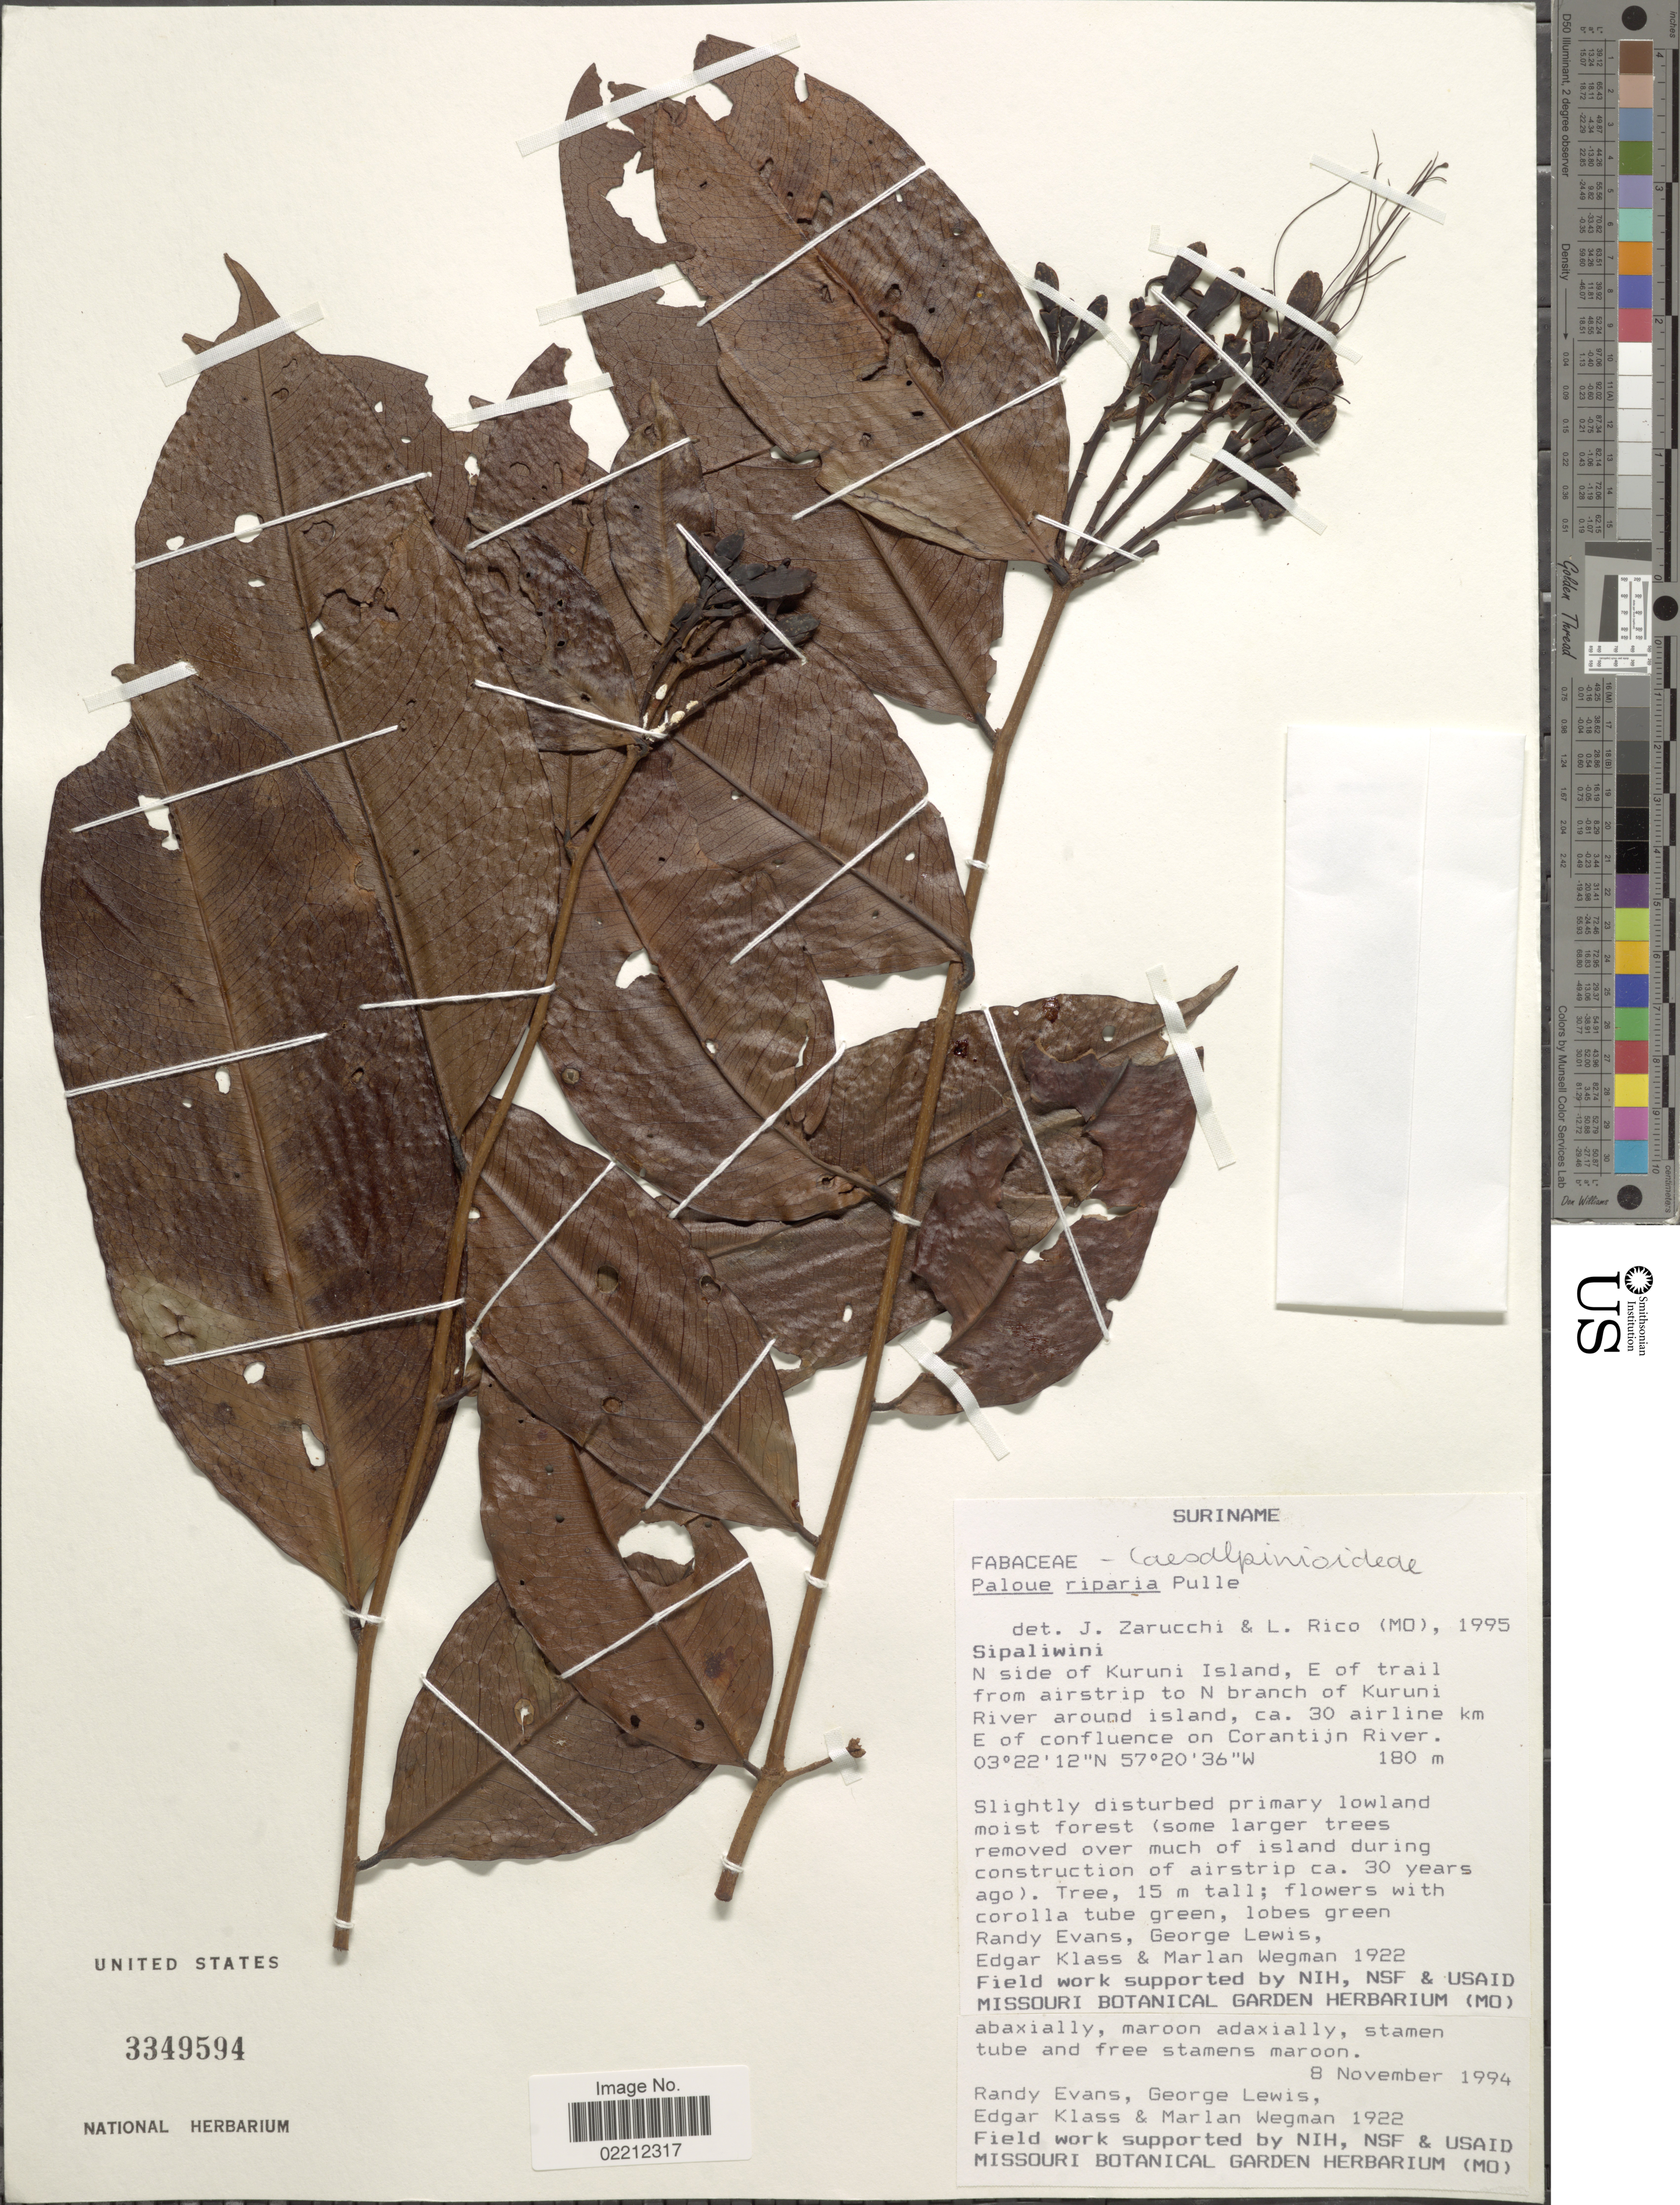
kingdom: Plantae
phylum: Tracheophyta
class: Magnoliopsida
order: Fabales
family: Fabaceae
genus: Paloue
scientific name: Paloue riparia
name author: Pulle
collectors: R. Evans, G. Lewis, E. Klass & M. Wegman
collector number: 1992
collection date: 1994-11-08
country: Suriname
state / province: Sipaliwini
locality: N side of Kuruni Island, E of trail from airstrip to N branch of Kuruni River around island, ca. 30 airline km E of confluenve on Corantijn River.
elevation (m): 180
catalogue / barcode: US 3349594